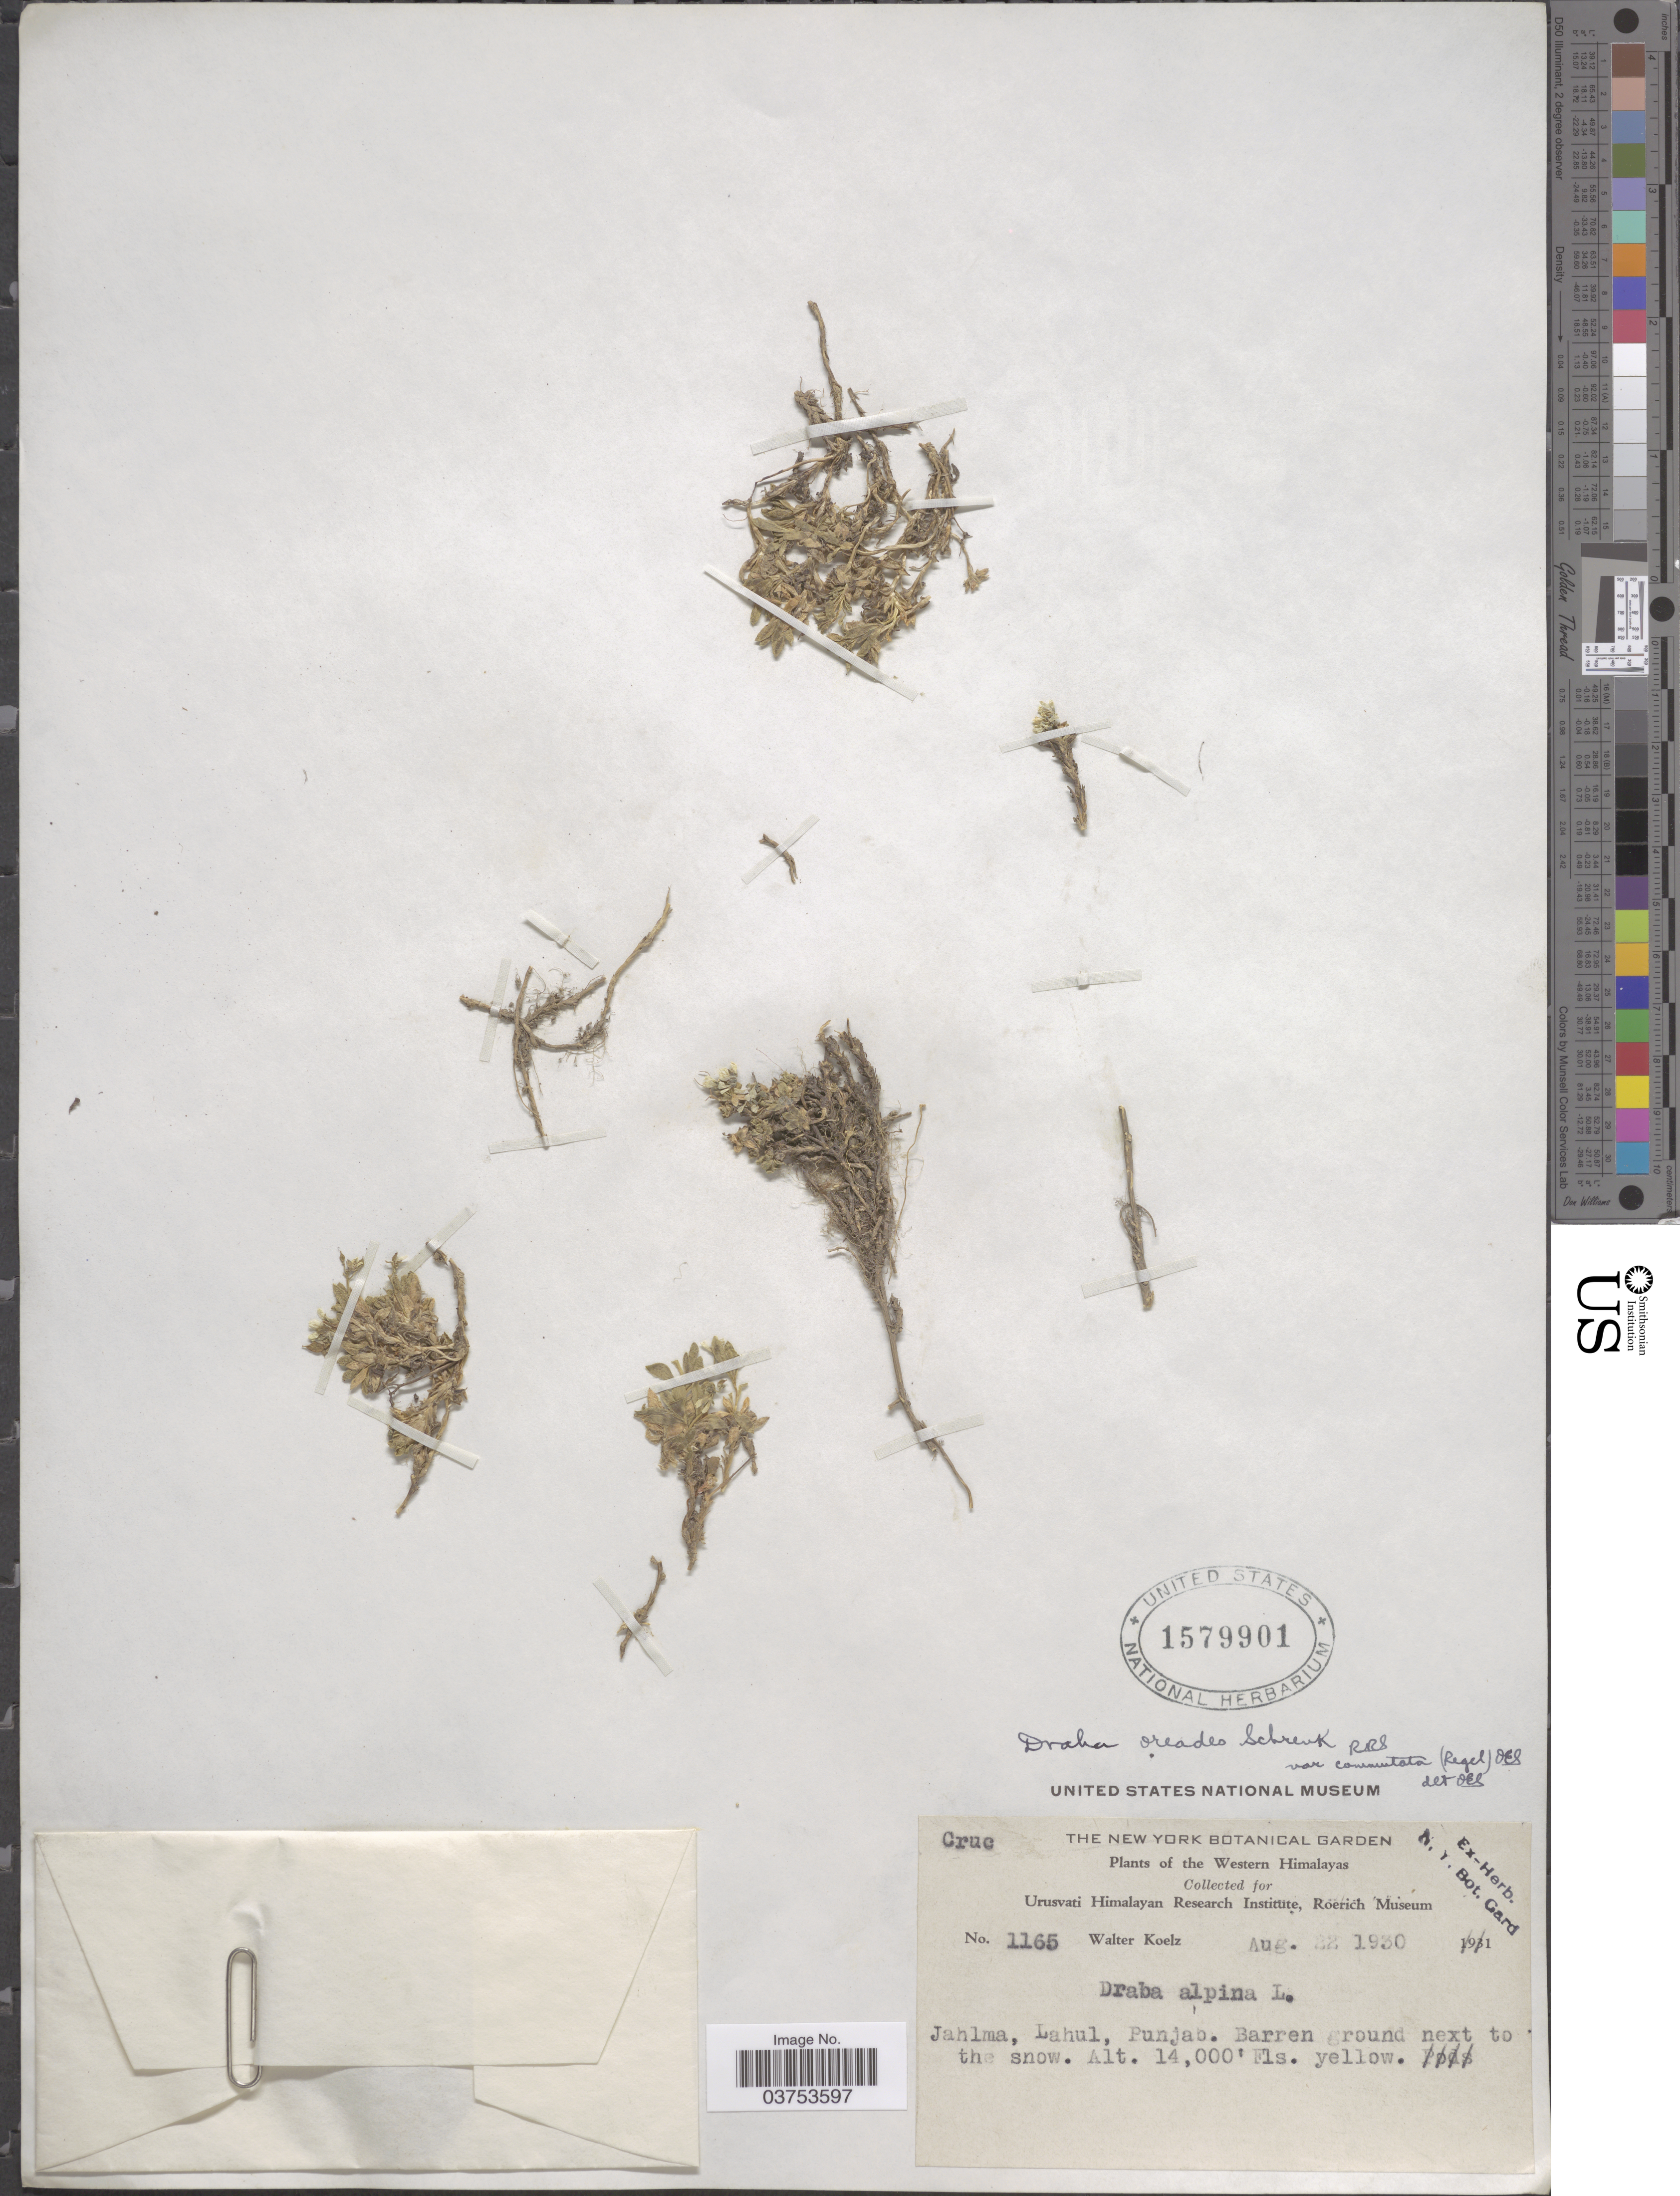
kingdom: Plantae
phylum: Tracheophyta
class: Magnoliopsida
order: Brassicales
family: Brassicaceae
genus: Draba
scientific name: Draba oreadum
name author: Maire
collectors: W. N. Koelz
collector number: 1165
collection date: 1930-08-22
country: India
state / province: Punjab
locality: The Western Himalayas. Jahlma, Lahul. Barren ground next to the snow.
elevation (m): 4267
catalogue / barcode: US 1579901